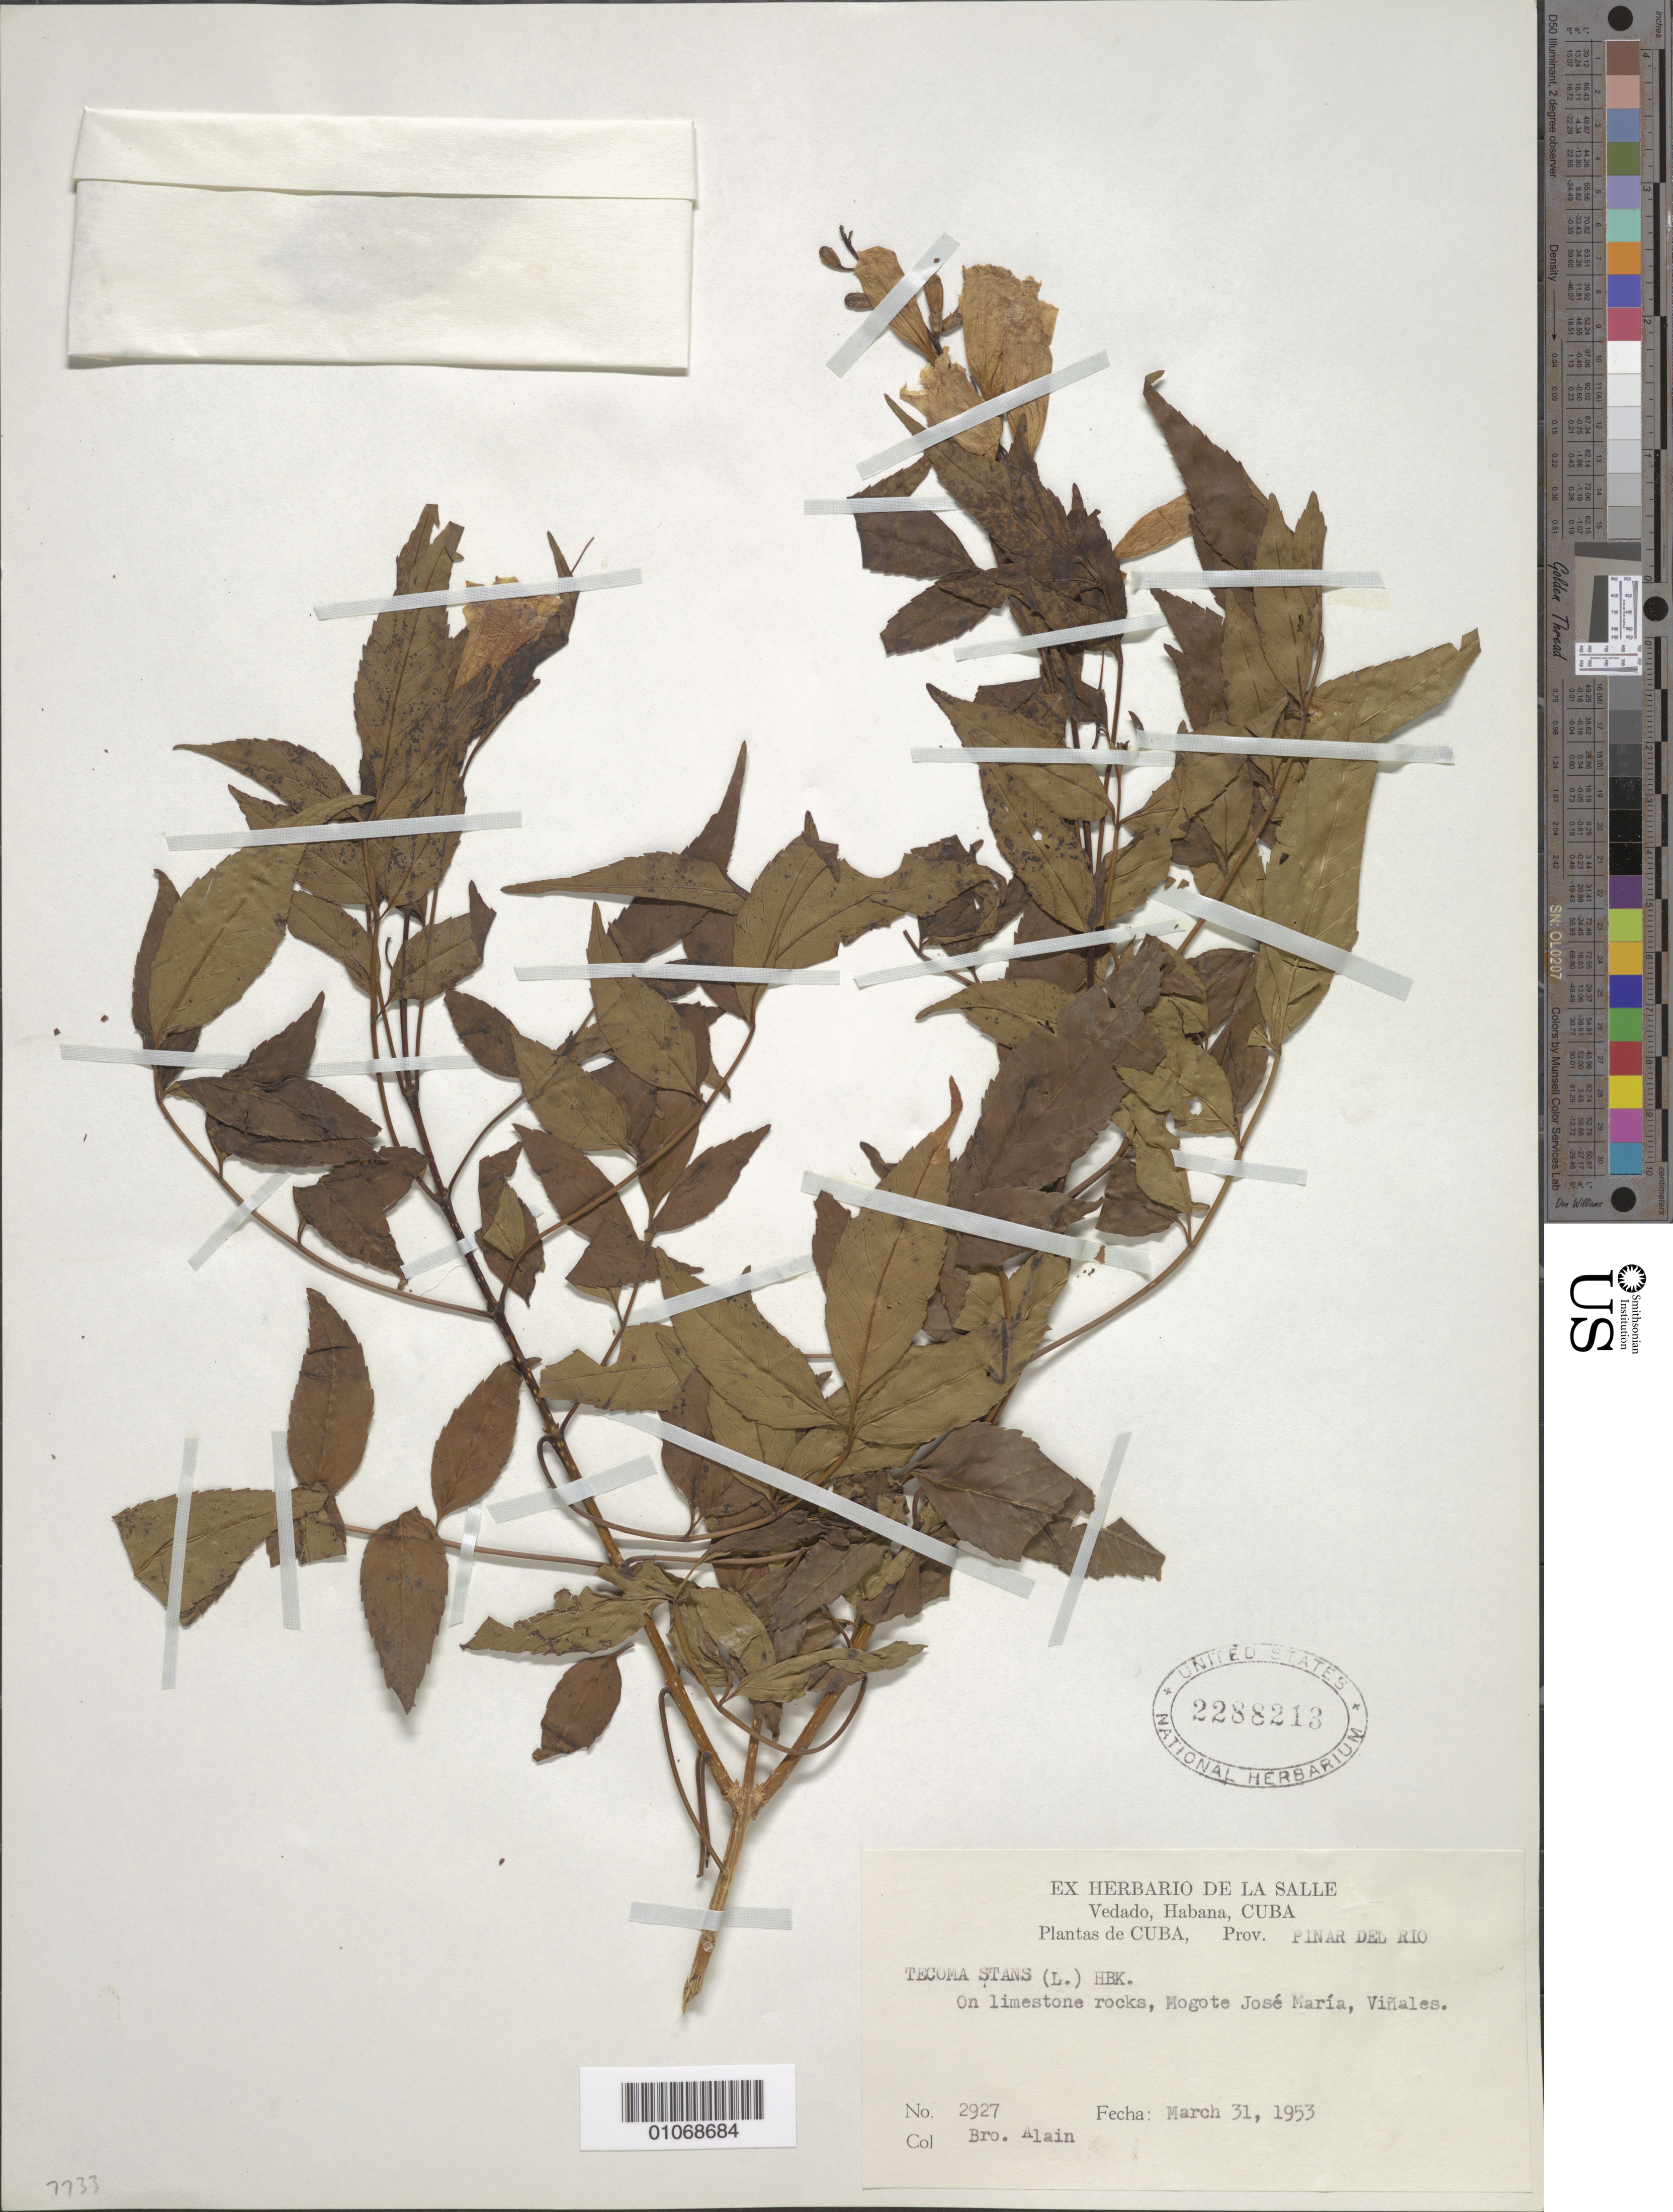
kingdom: Plantae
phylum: Tracheophyta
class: Magnoliopsida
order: Lamiales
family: Bignoniaceae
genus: Tecoma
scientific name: Tecoma stans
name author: (L.) Juss. ex Kunth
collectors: A. H. Liogier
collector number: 2927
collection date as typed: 31 Mar 1953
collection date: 1953-03-31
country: Cuba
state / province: Pinar del Rio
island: Cuba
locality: On limestone rocks, Mogote Jose Maria, Vinales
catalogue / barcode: US 2288213